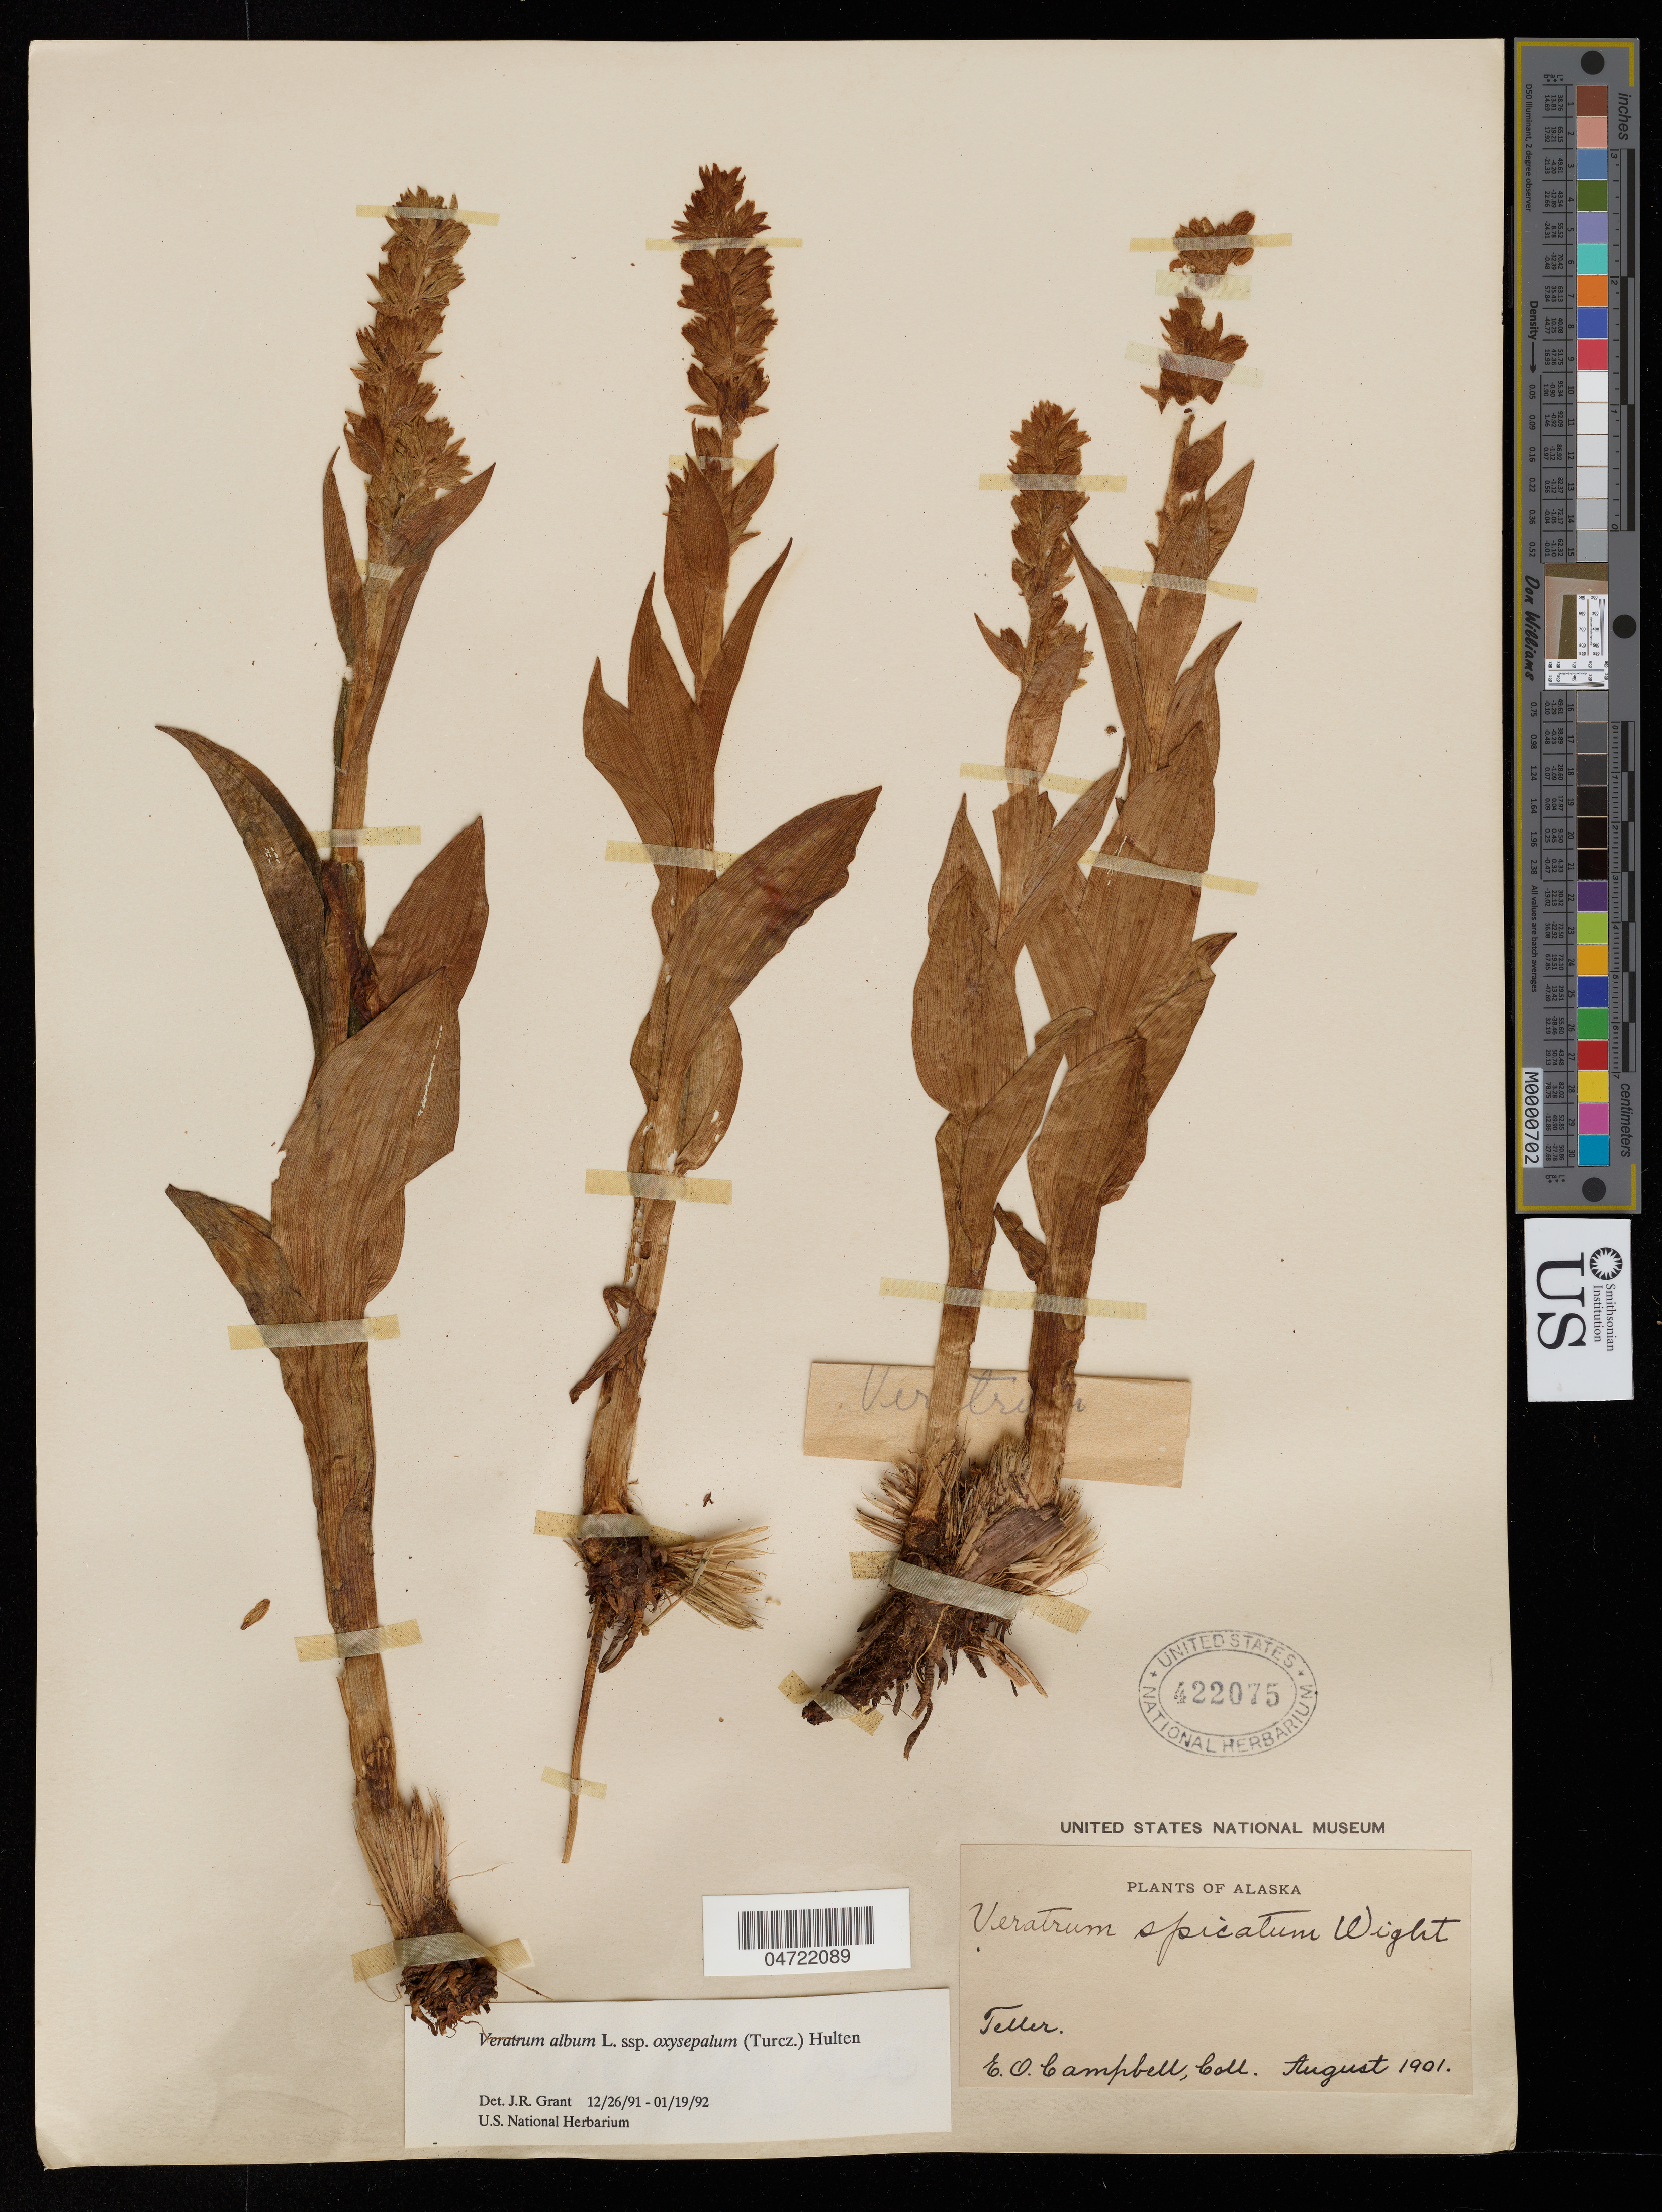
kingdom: Plantae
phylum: Tracheophyta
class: Liliopsida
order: Liliales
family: Melanthiaceae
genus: Veratrum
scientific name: Veratrum album subsp. oxysepalum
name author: (Turcz.) Hultén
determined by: Grant, J. R., (SWITZERLAND)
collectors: E. Campbell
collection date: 1901-08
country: United States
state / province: Alaska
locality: Teller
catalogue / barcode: US 422075